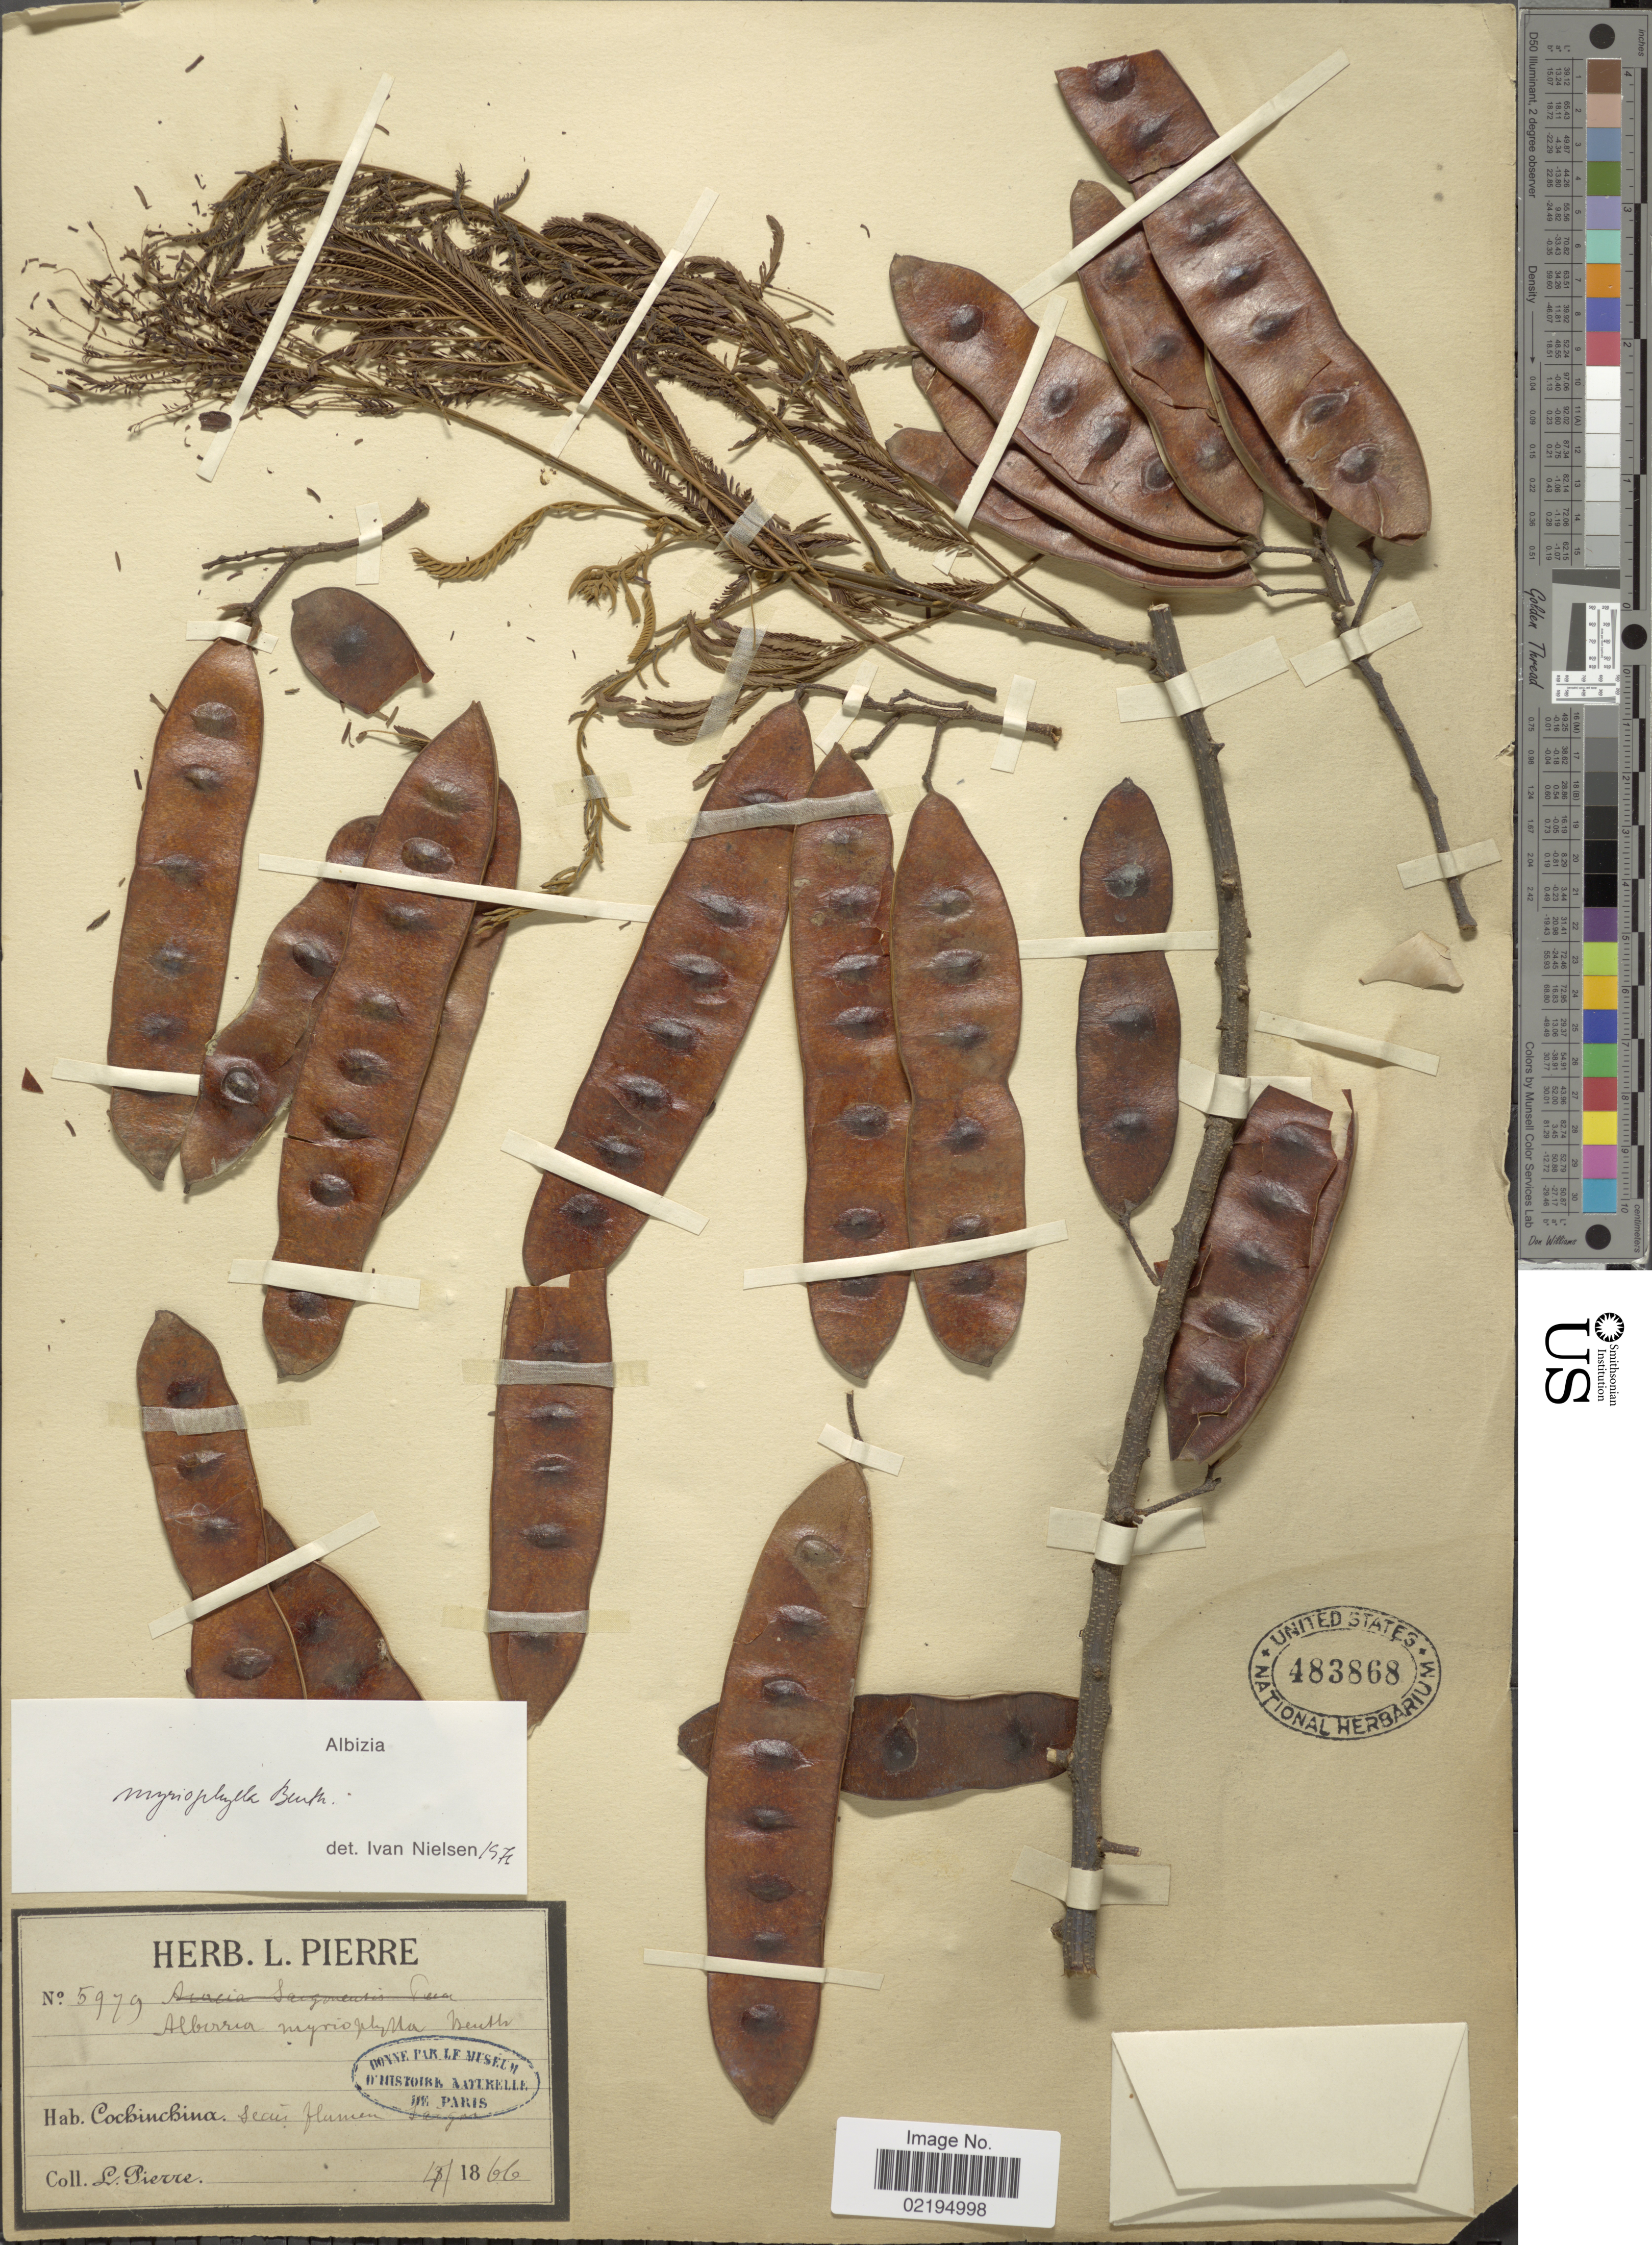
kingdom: Plantae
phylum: Tracheophyta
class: Magnoliopsida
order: Fabales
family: Fabaceae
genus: Albizia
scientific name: Albizia myriophylla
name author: Benth.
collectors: L. Pierre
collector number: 5979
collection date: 1866-04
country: Vietnam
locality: Cochinchina, secus flumen Saigon [along Saigon River]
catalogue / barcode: US 483868